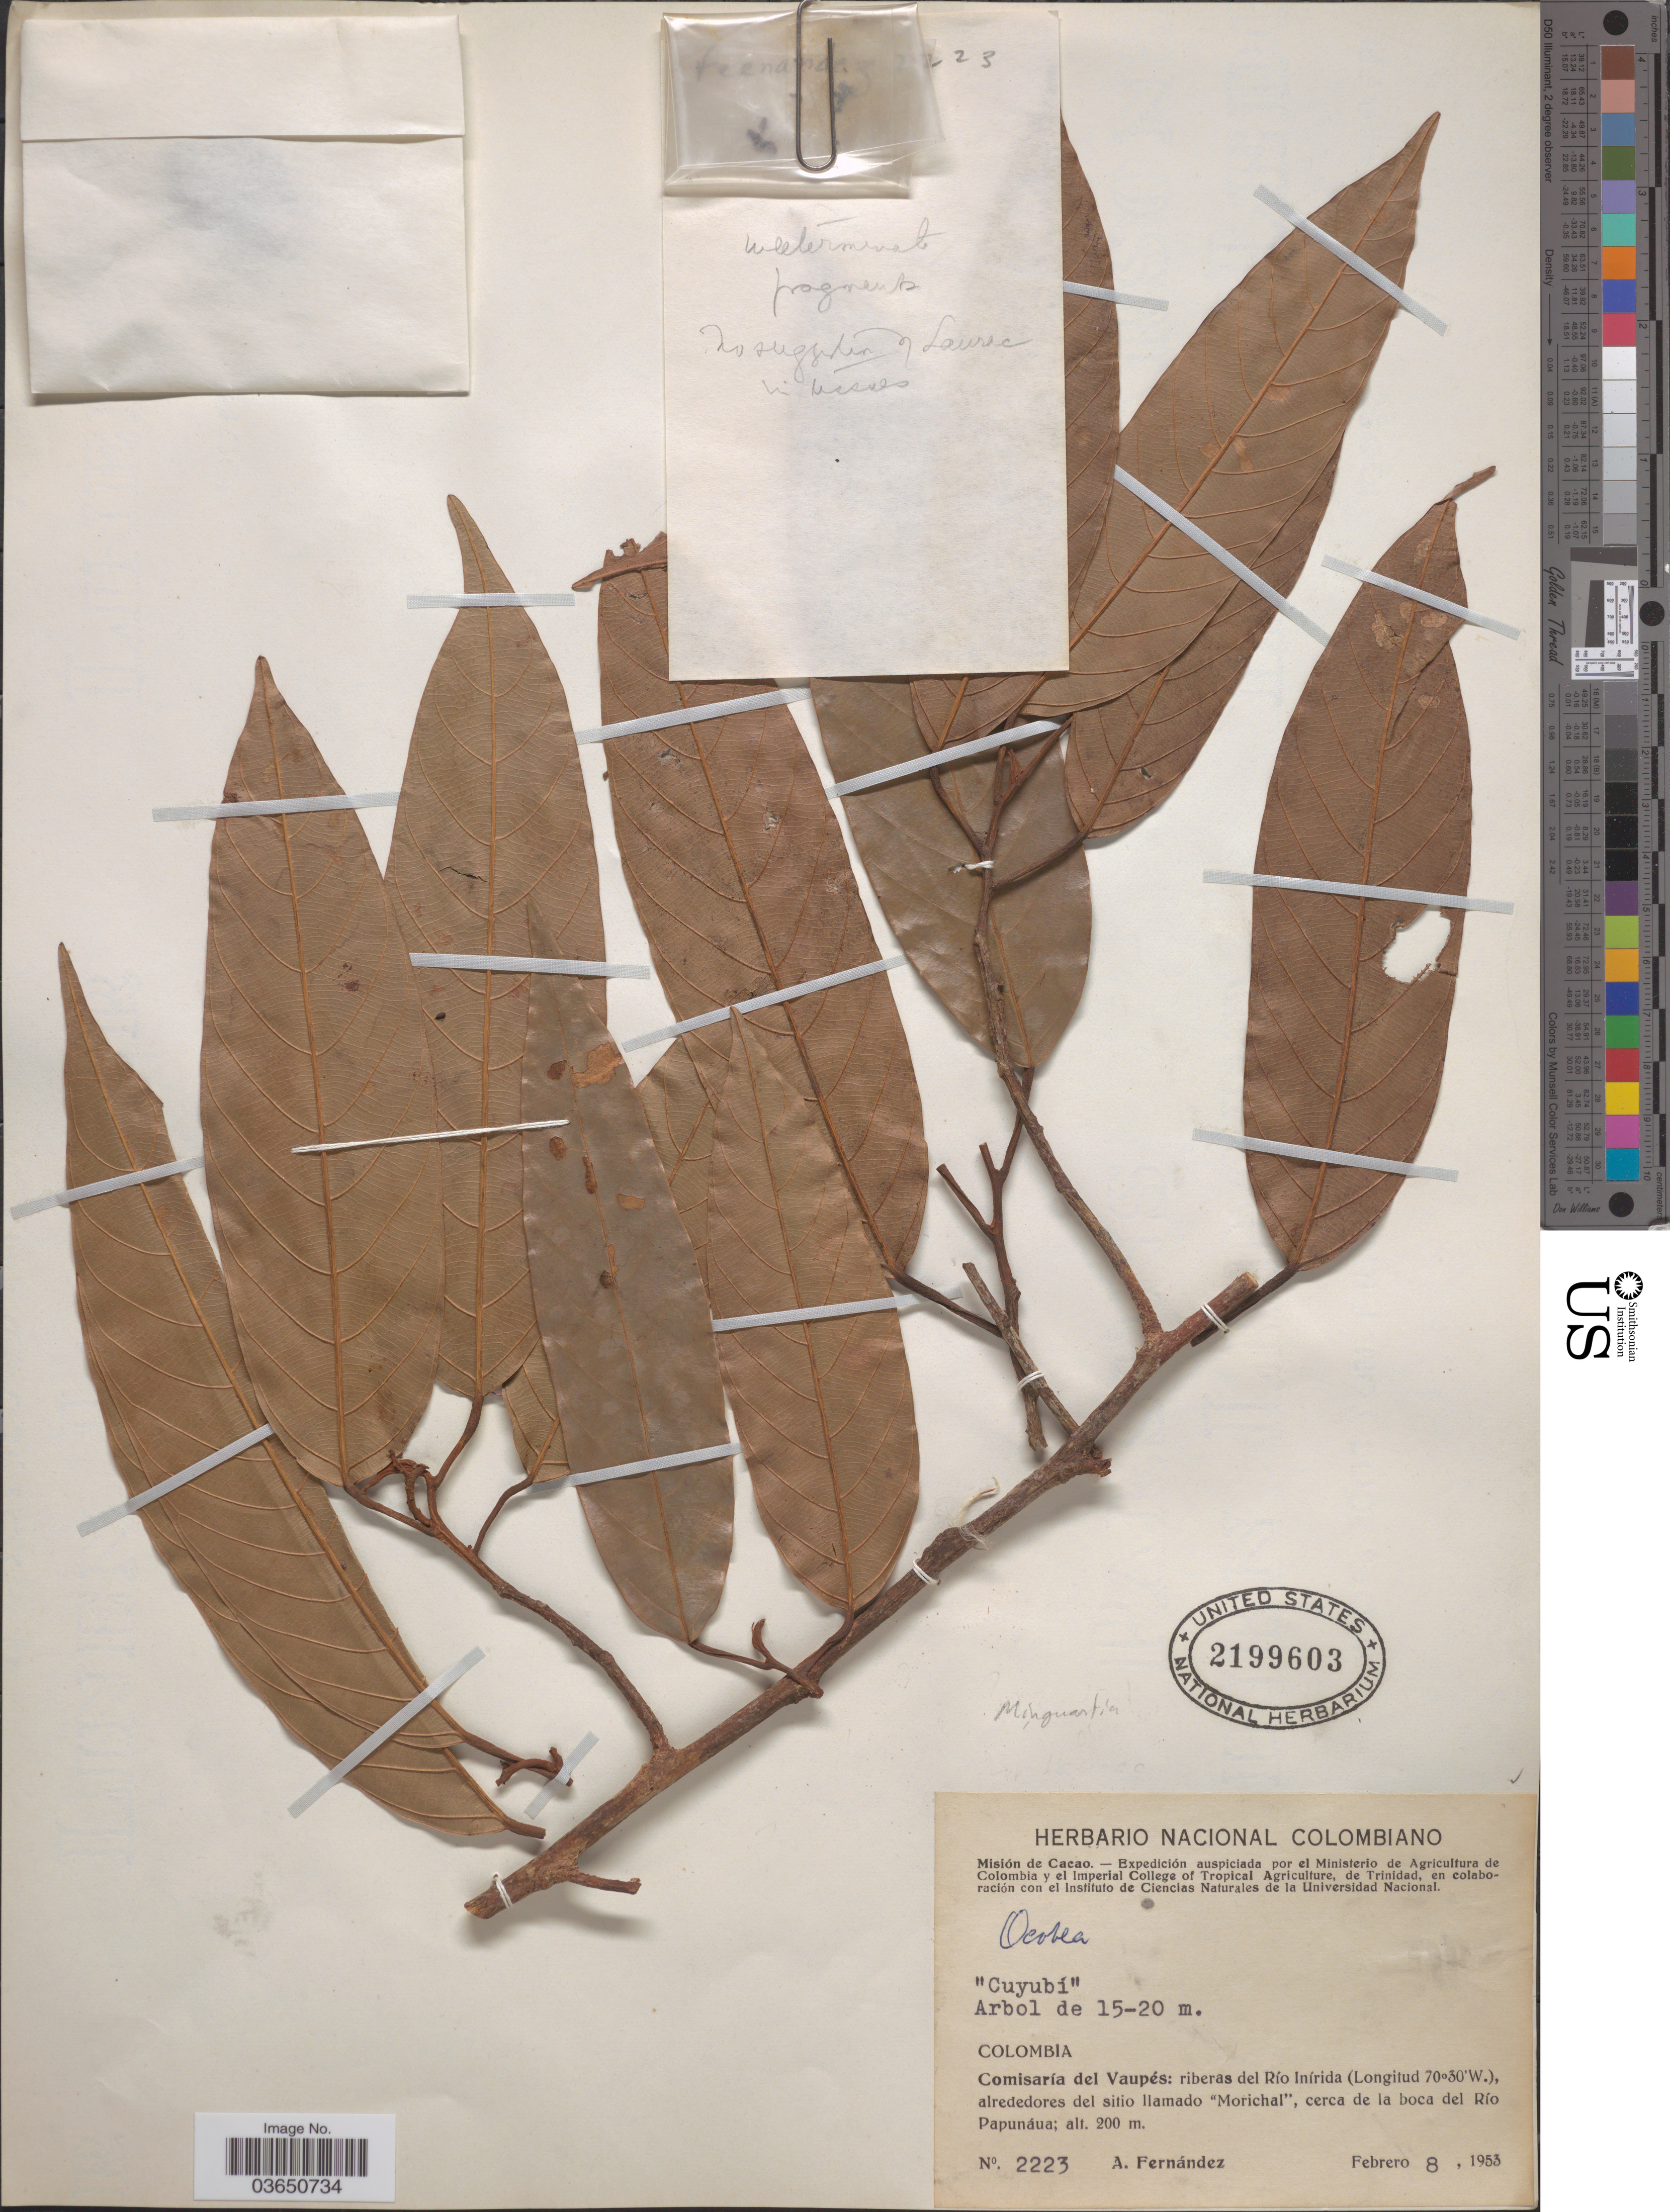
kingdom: Plantae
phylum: Tracheophyta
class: Magnoliopsida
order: Santalales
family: Coulaceae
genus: Minquartia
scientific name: Minquartia guianensis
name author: Aubl.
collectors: A. Fernández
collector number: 2223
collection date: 1953-02-08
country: Colombia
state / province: Vaupés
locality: Comisaría del Vaupés: riberas del Río Inírida, alrededores del sitio llamado "Morichal", cerca de la boca del Río Papunáua.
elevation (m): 200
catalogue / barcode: US 2199603